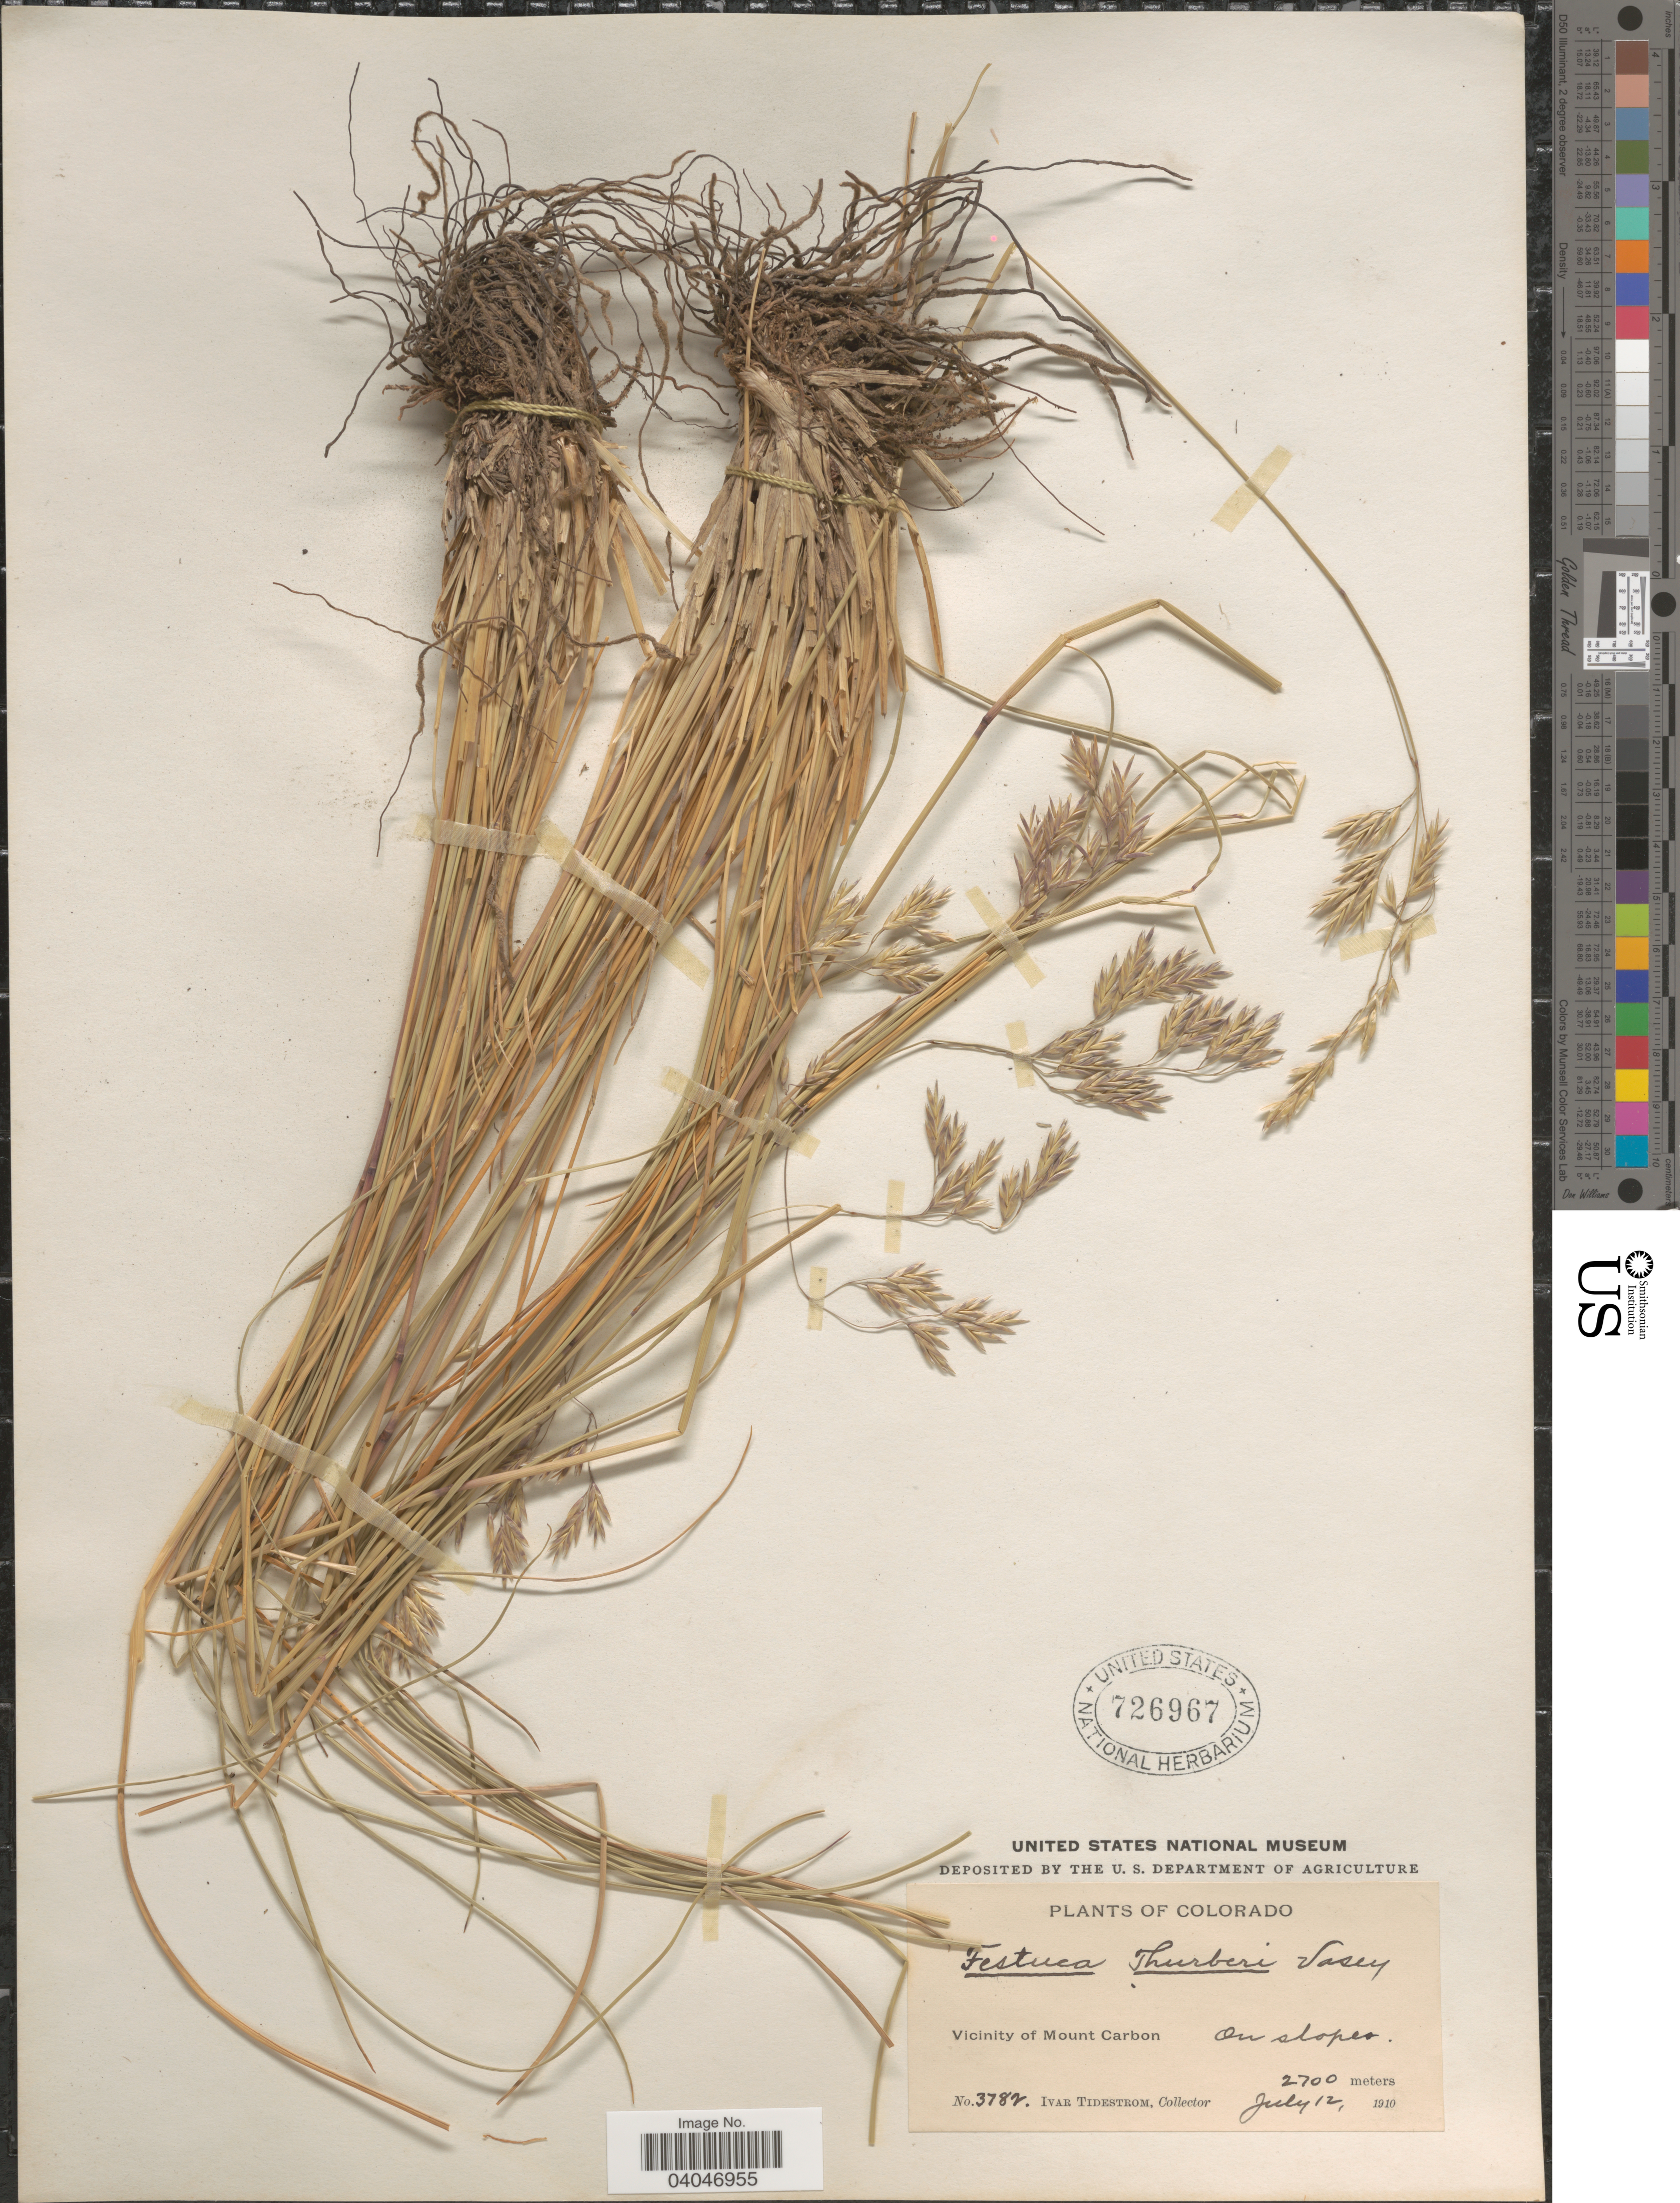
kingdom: Plantae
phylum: Tracheophyta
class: Liliopsida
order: Poales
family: Poaceae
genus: Festuca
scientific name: Festuca thurberi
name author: Vasey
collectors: I. F. Tidestrom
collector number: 3782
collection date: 1910-07-12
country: United States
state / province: Colorado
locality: Vicinity of Mount Carbon.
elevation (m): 2700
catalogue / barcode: US 726967